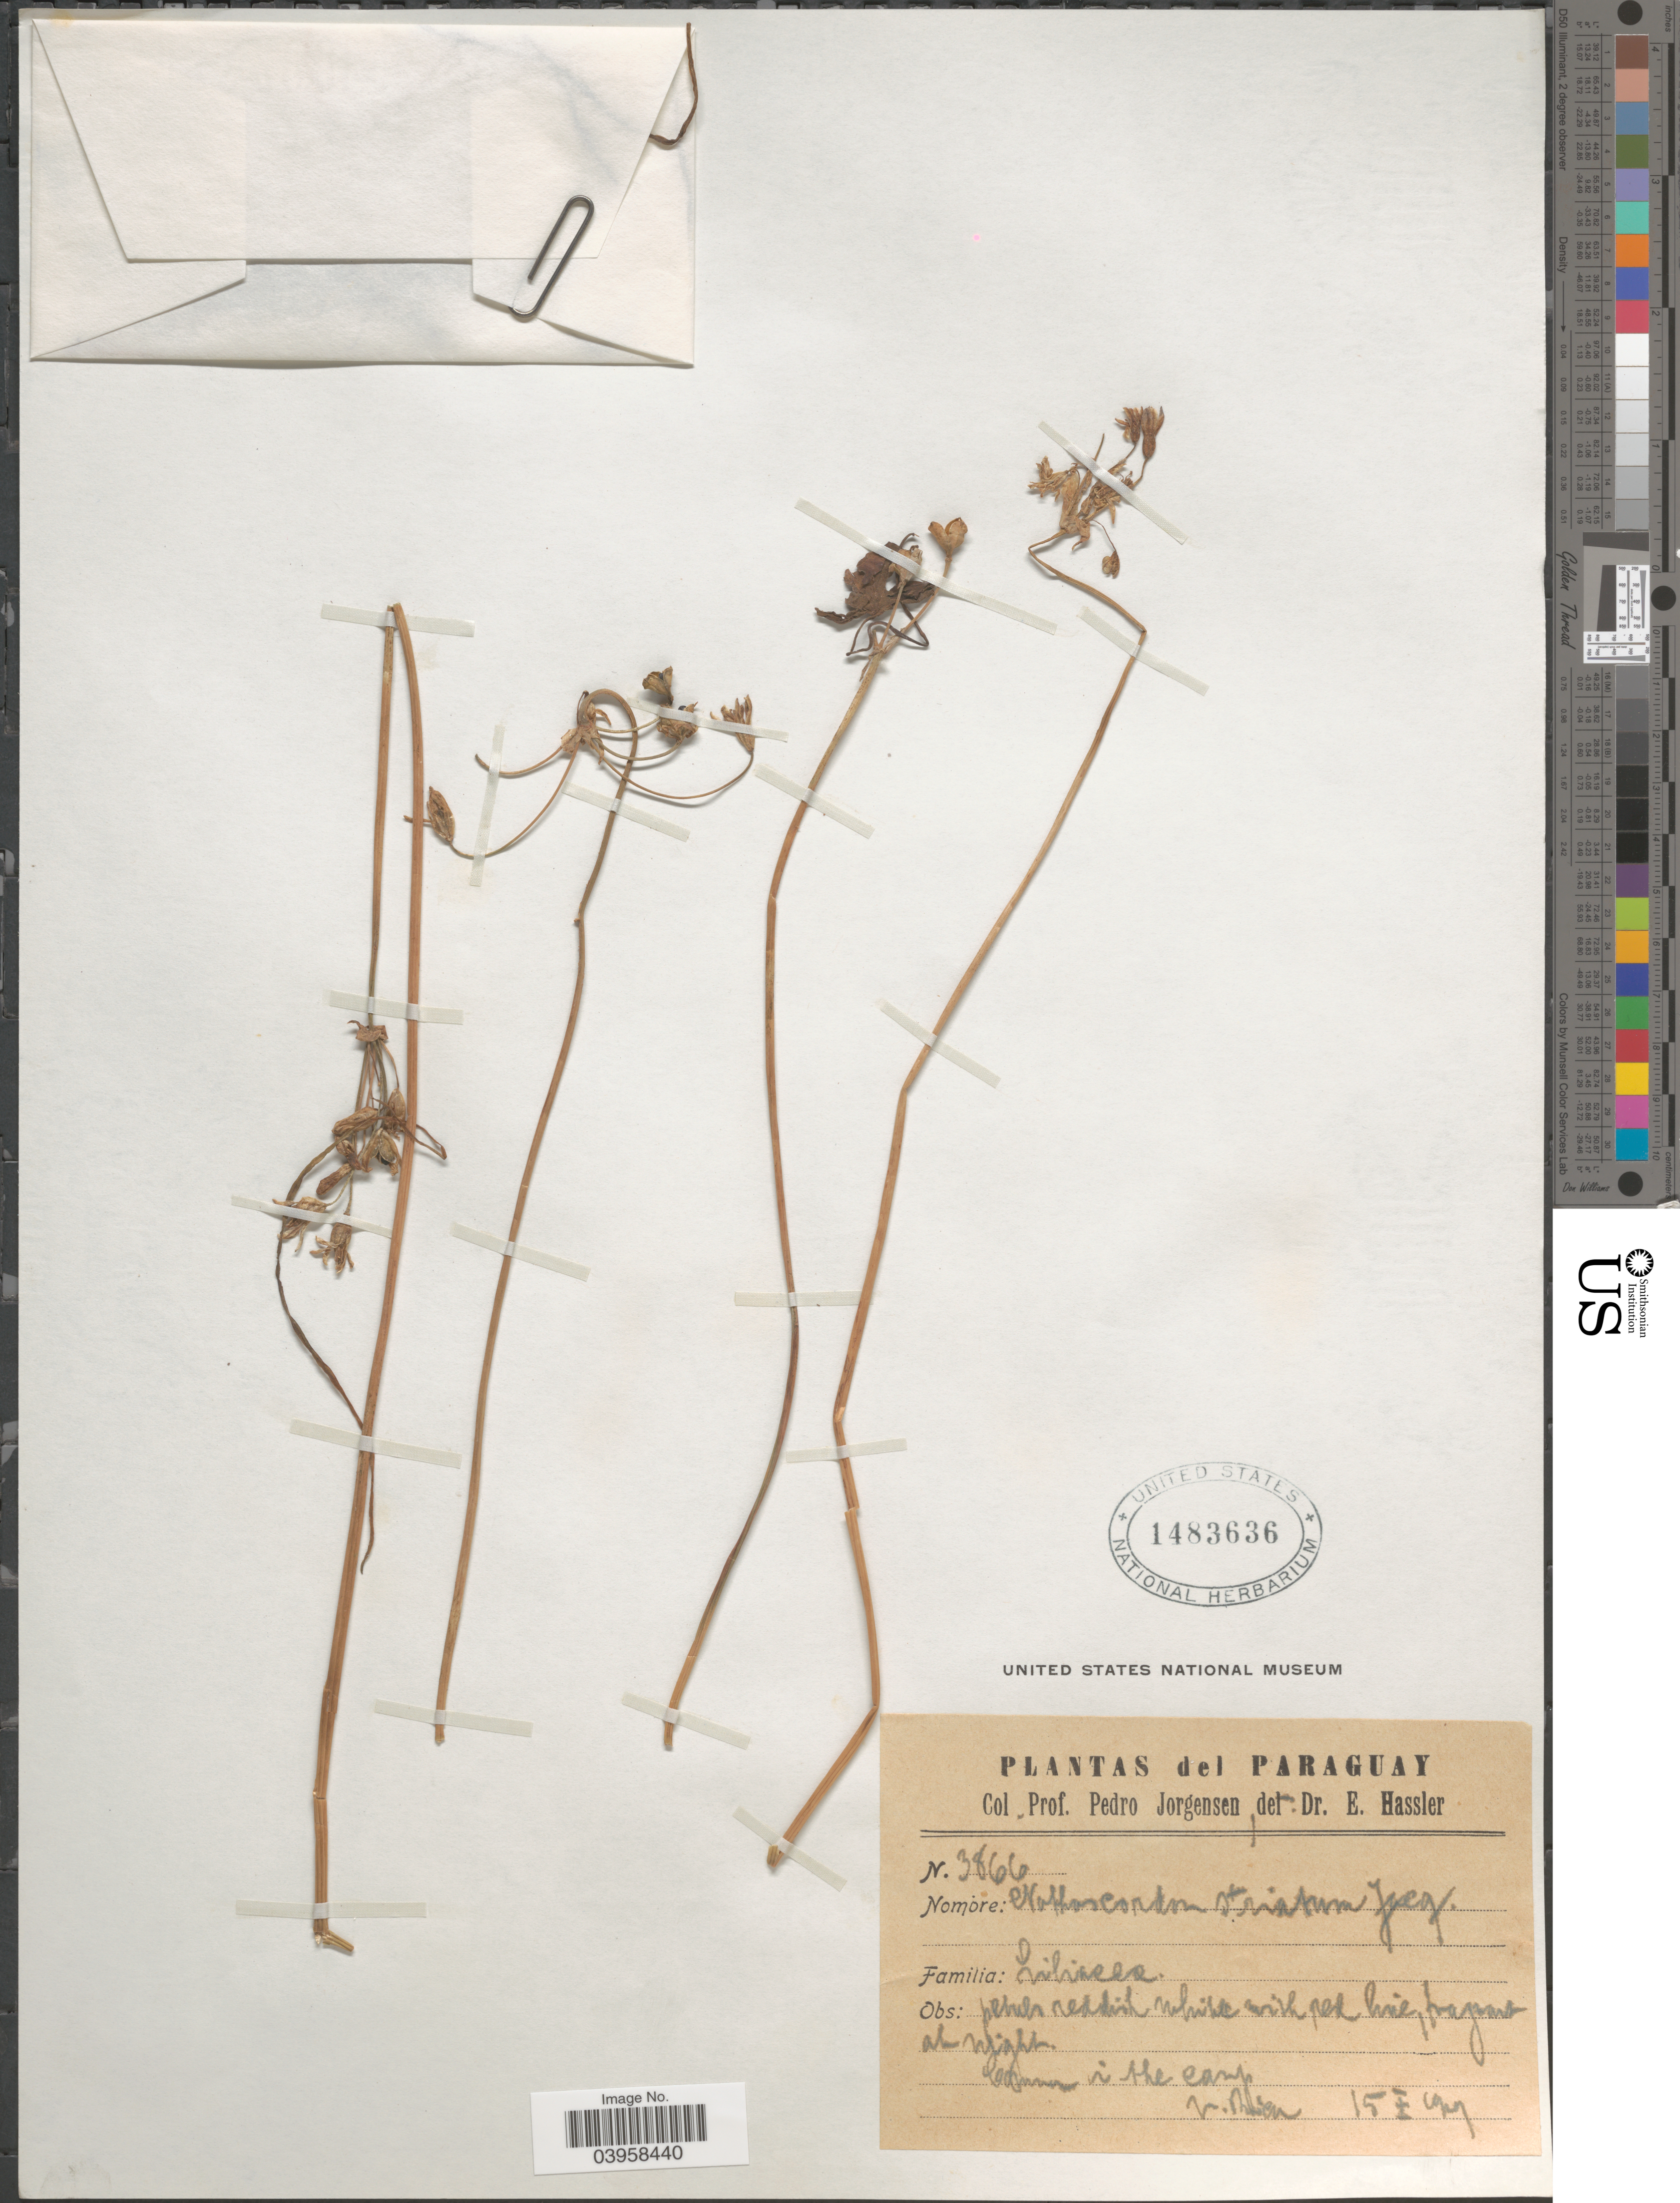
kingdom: Plantae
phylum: Tracheophyta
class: Liliopsida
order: Asparagales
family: Amaryllidaceae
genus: Nothoscordum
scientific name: Nothoscordum bivalve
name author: (L.) Britton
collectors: P. Jörgensen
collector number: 3866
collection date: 1929-10-15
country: Paraguay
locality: Common in the camp. Villarrica.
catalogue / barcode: US 1483636